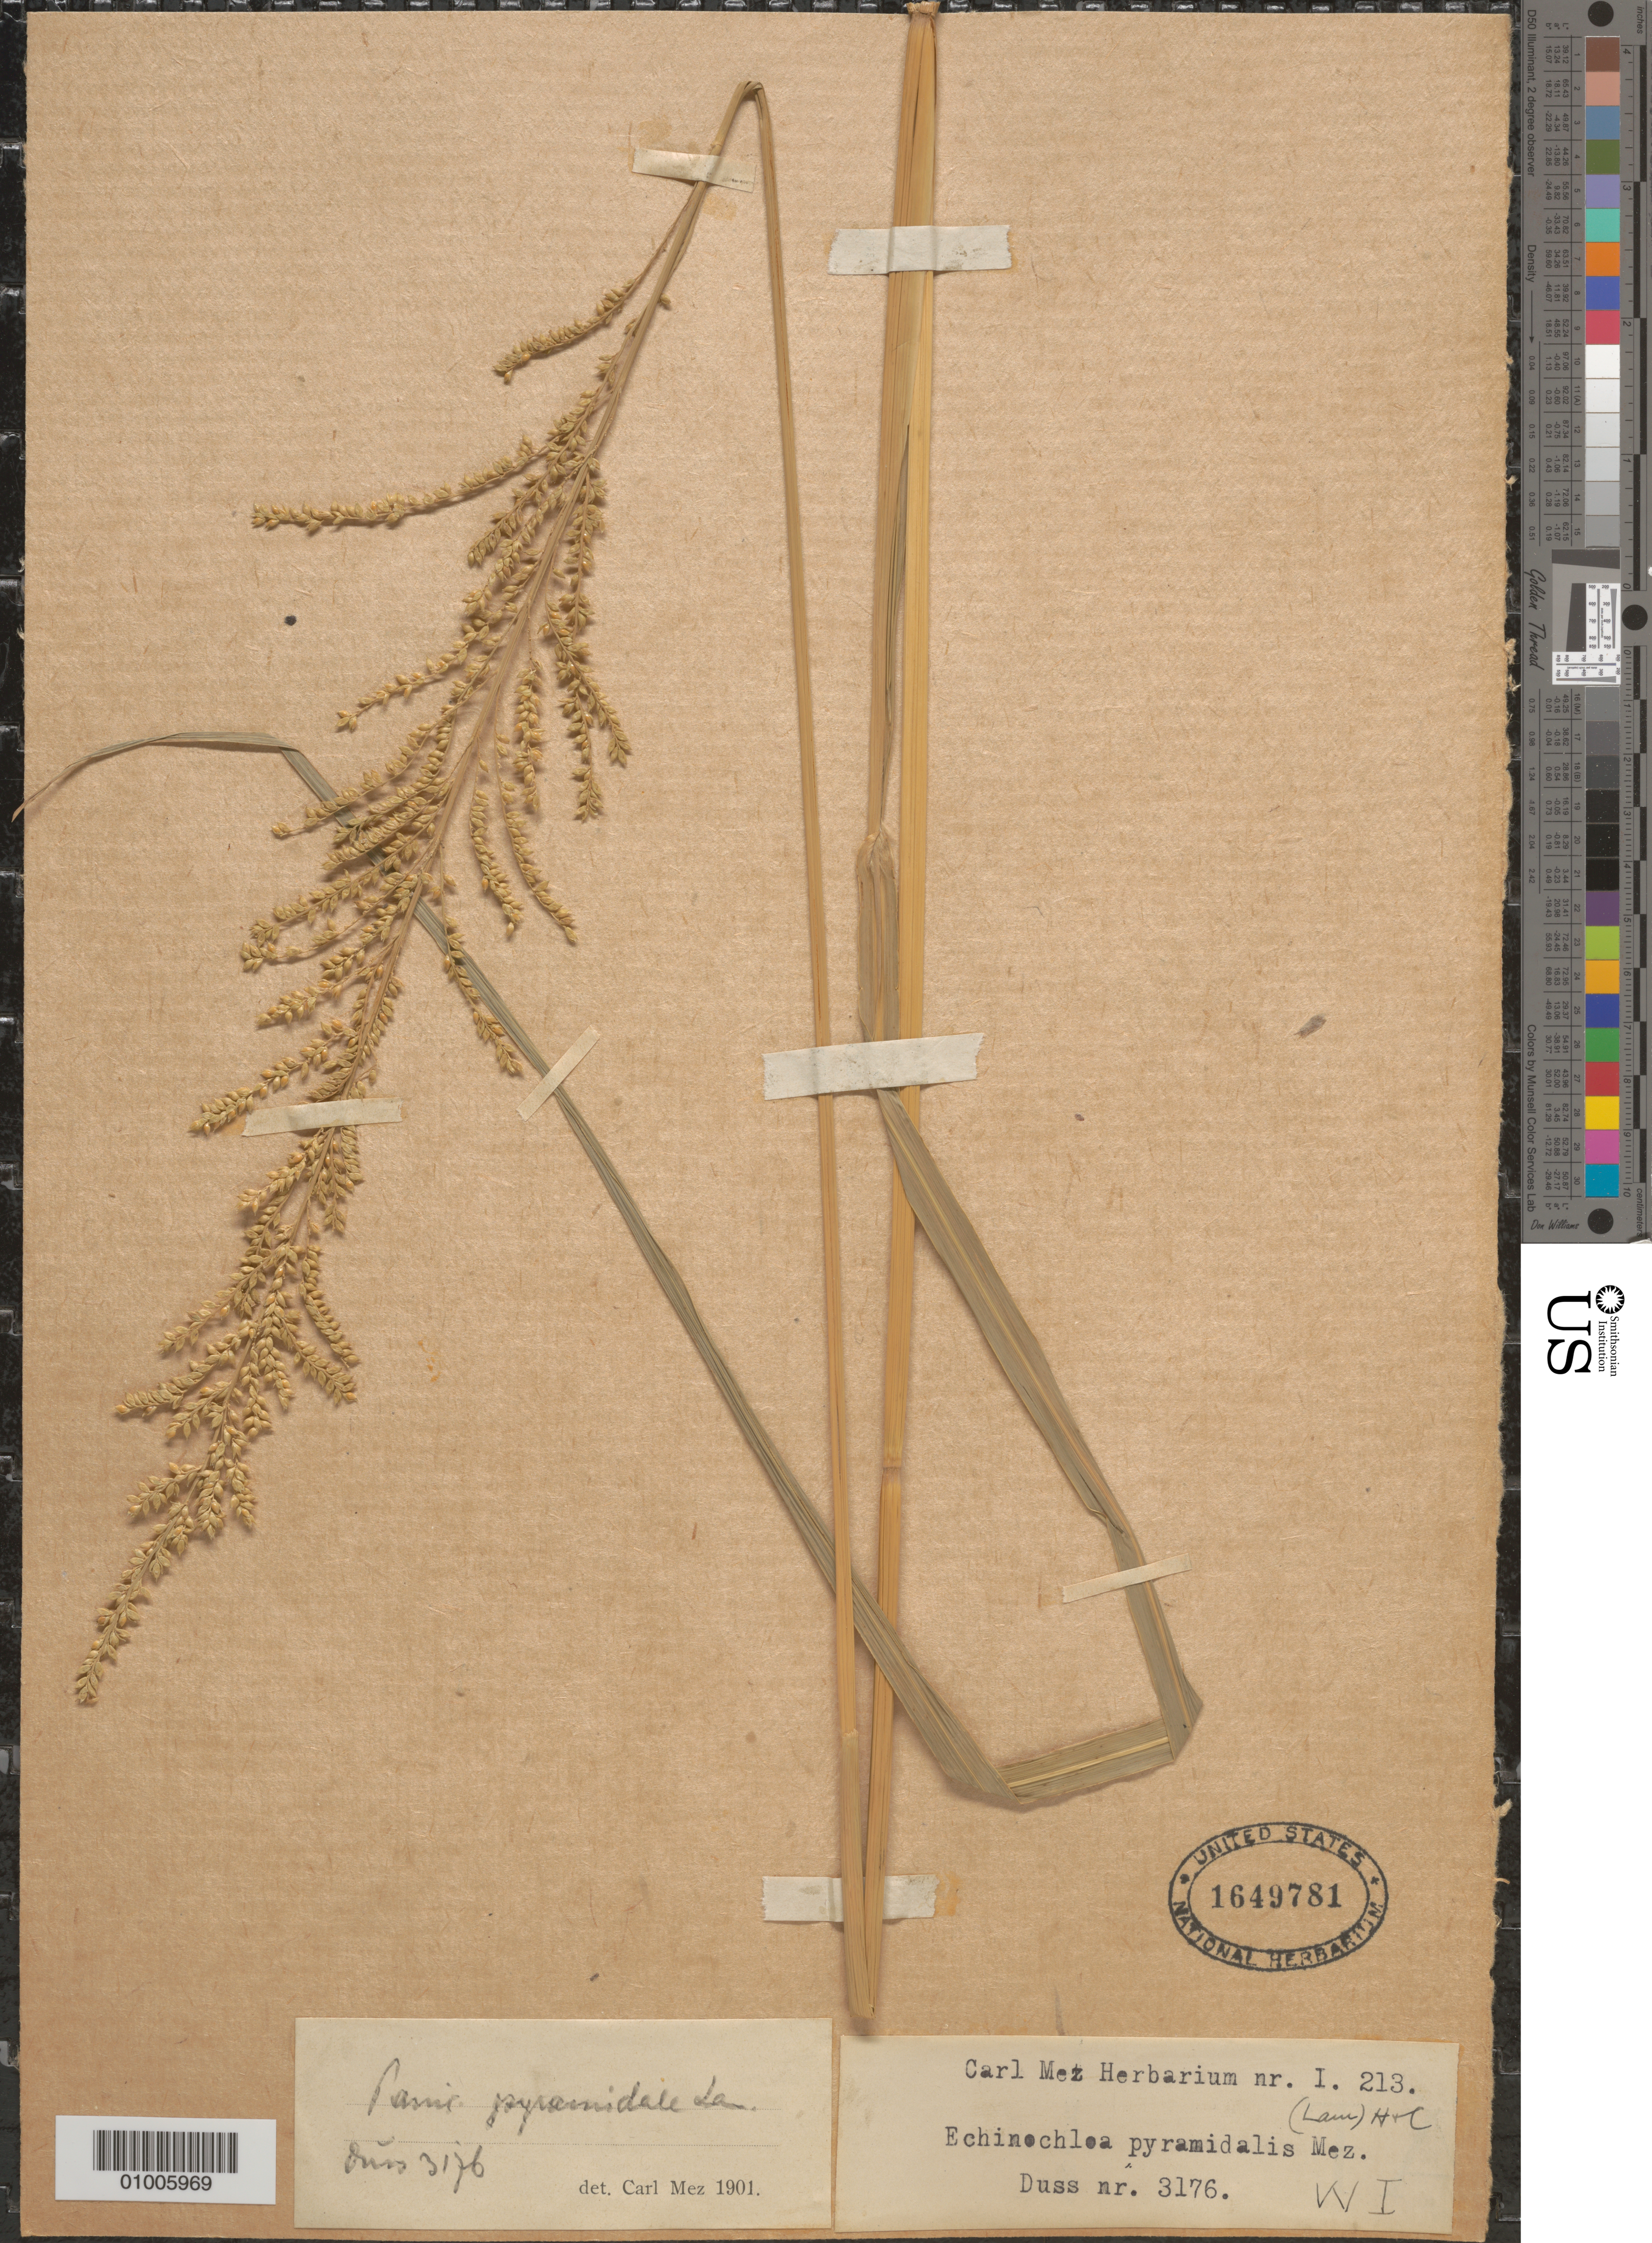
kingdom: Plantae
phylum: Tracheophyta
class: Liliopsida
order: Poales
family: Poaceae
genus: Echinochloa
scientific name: Echinochloa pyramidalis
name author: (Lam.) Hitchc. & Chase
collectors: Père Duss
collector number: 3176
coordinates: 0 N, 0 E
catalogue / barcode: US 1649781